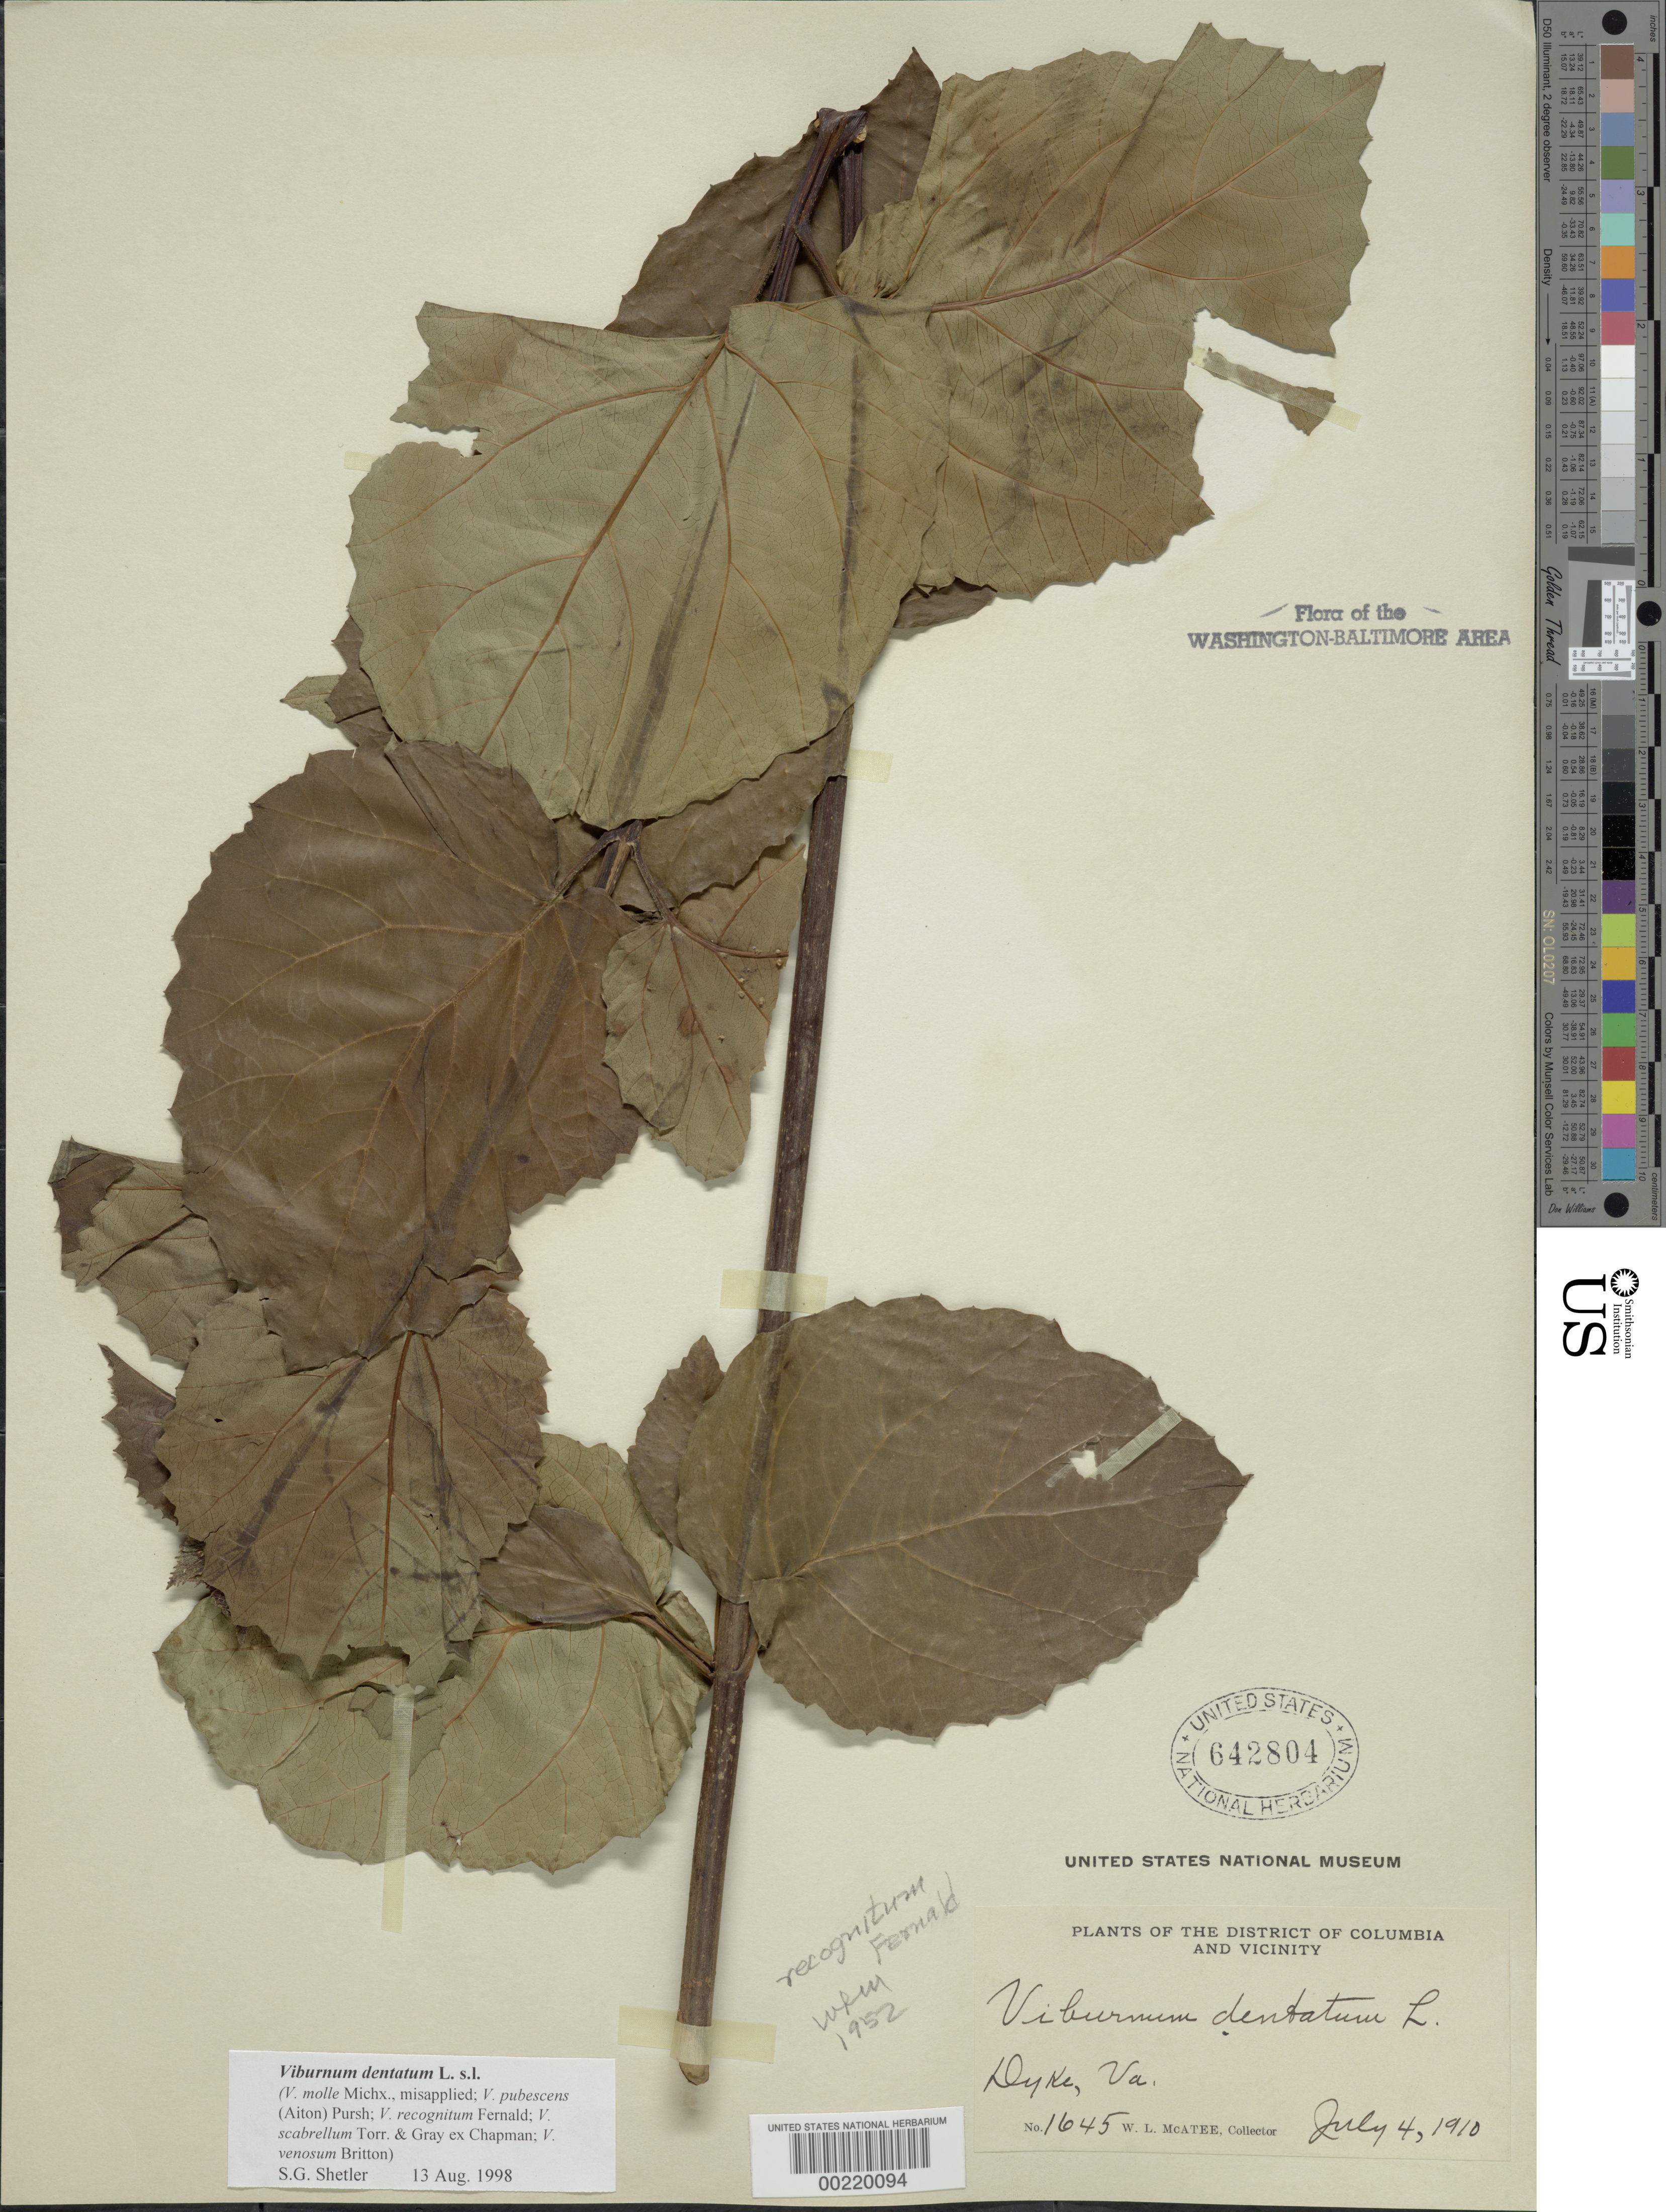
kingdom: Plantae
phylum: Tracheophyta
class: Magnoliopsida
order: Dipsacales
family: Viburnaceae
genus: Viburnum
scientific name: Viburnum dentatum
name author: L.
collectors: W. McAtee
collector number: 1645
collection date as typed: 04 Jul 1910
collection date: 1910-07-04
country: United States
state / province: Virginia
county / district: Fairfax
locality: Dyke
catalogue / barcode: US 642804